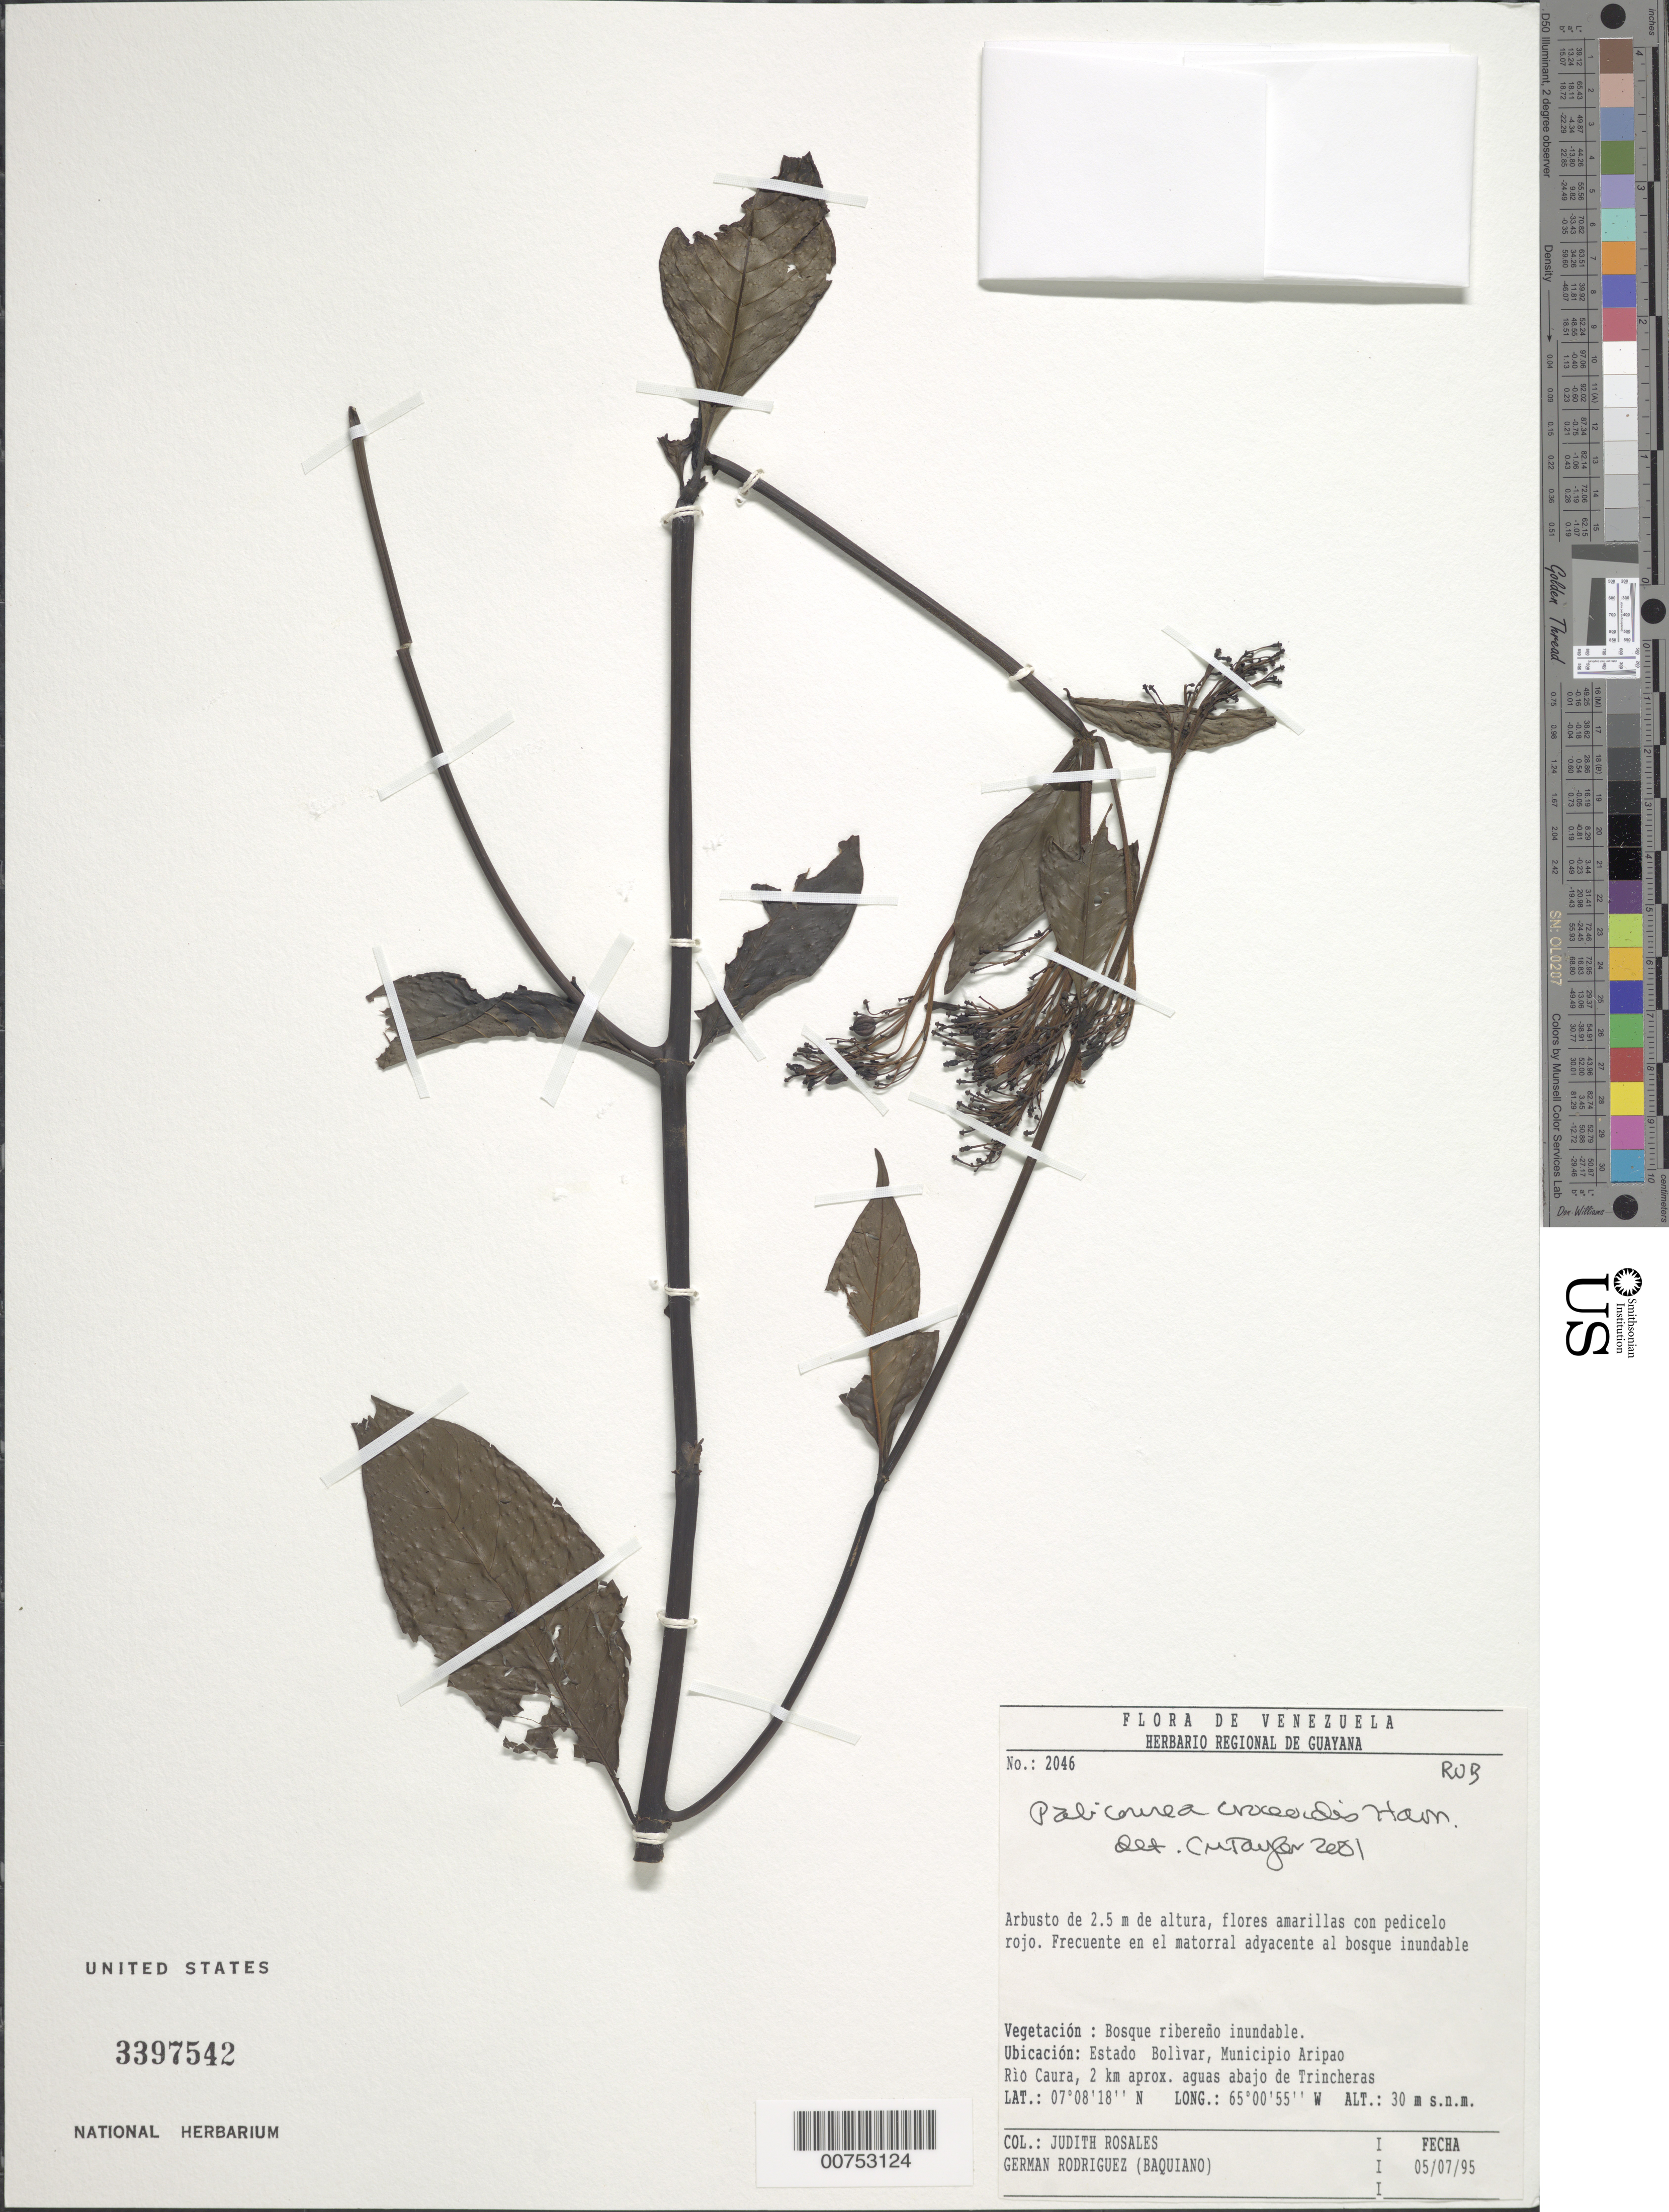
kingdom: Plantae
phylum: Tracheophyta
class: Magnoliopsida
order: Gentianales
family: Rubiaceae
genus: Palicourea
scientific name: Palicourea croceoides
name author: Desv. ex Ham.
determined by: Taylor, Charlotte M.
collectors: J. Rosales & G. Rodriguez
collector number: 2046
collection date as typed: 5-Jul-95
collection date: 1995-07-05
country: Venezuela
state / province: Bolívar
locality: Mun. Aripao, Río Caura, 2 km aprox aguas abajo de Trincheras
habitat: Bosque ribereno inundable; en el matorral adyacente al bosque inundable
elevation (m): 30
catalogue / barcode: US 3397542